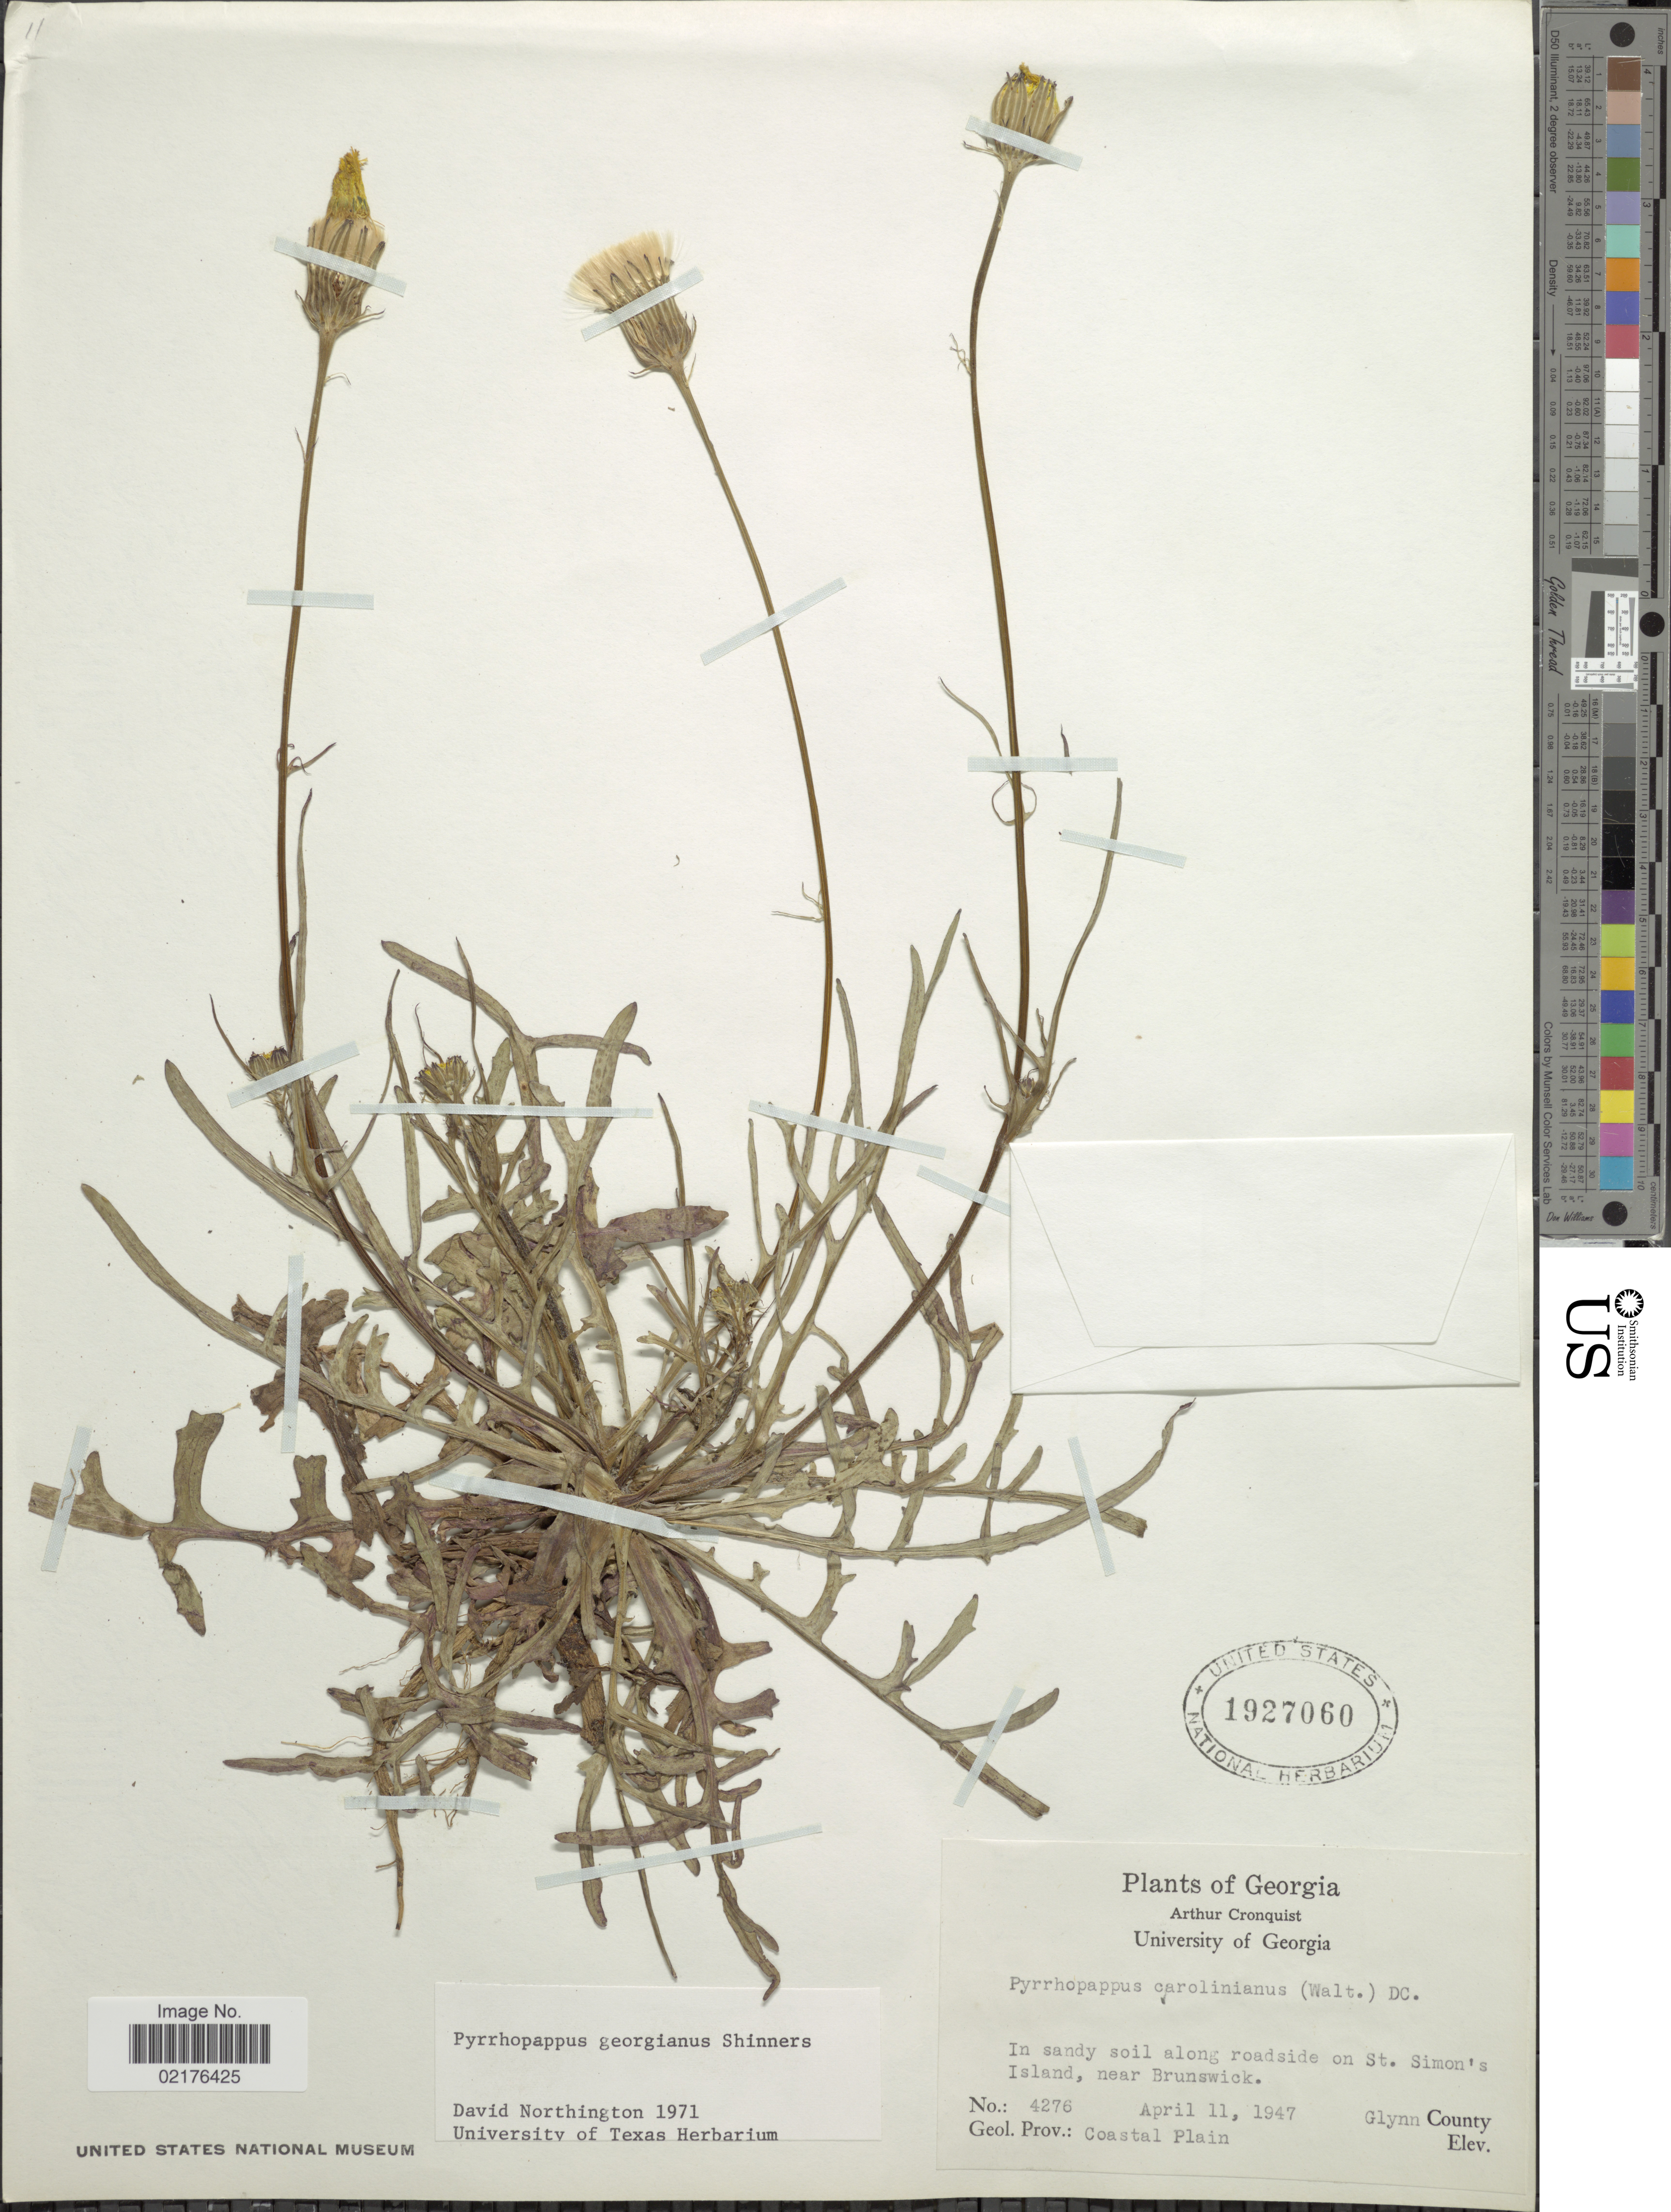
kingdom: Plantae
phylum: Tracheophyta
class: Magnoliopsida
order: Asterales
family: Asteraceae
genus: Pyrrhopappus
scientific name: Pyrrhopappus carolinianus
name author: (Walter) DC.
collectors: A. J. Cronquist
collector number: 4276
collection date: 1947-04-11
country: United States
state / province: Georgia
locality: In sandy soil along roadside on St. Simon's Island, near Brunswick, Glynn County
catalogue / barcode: US 1927060